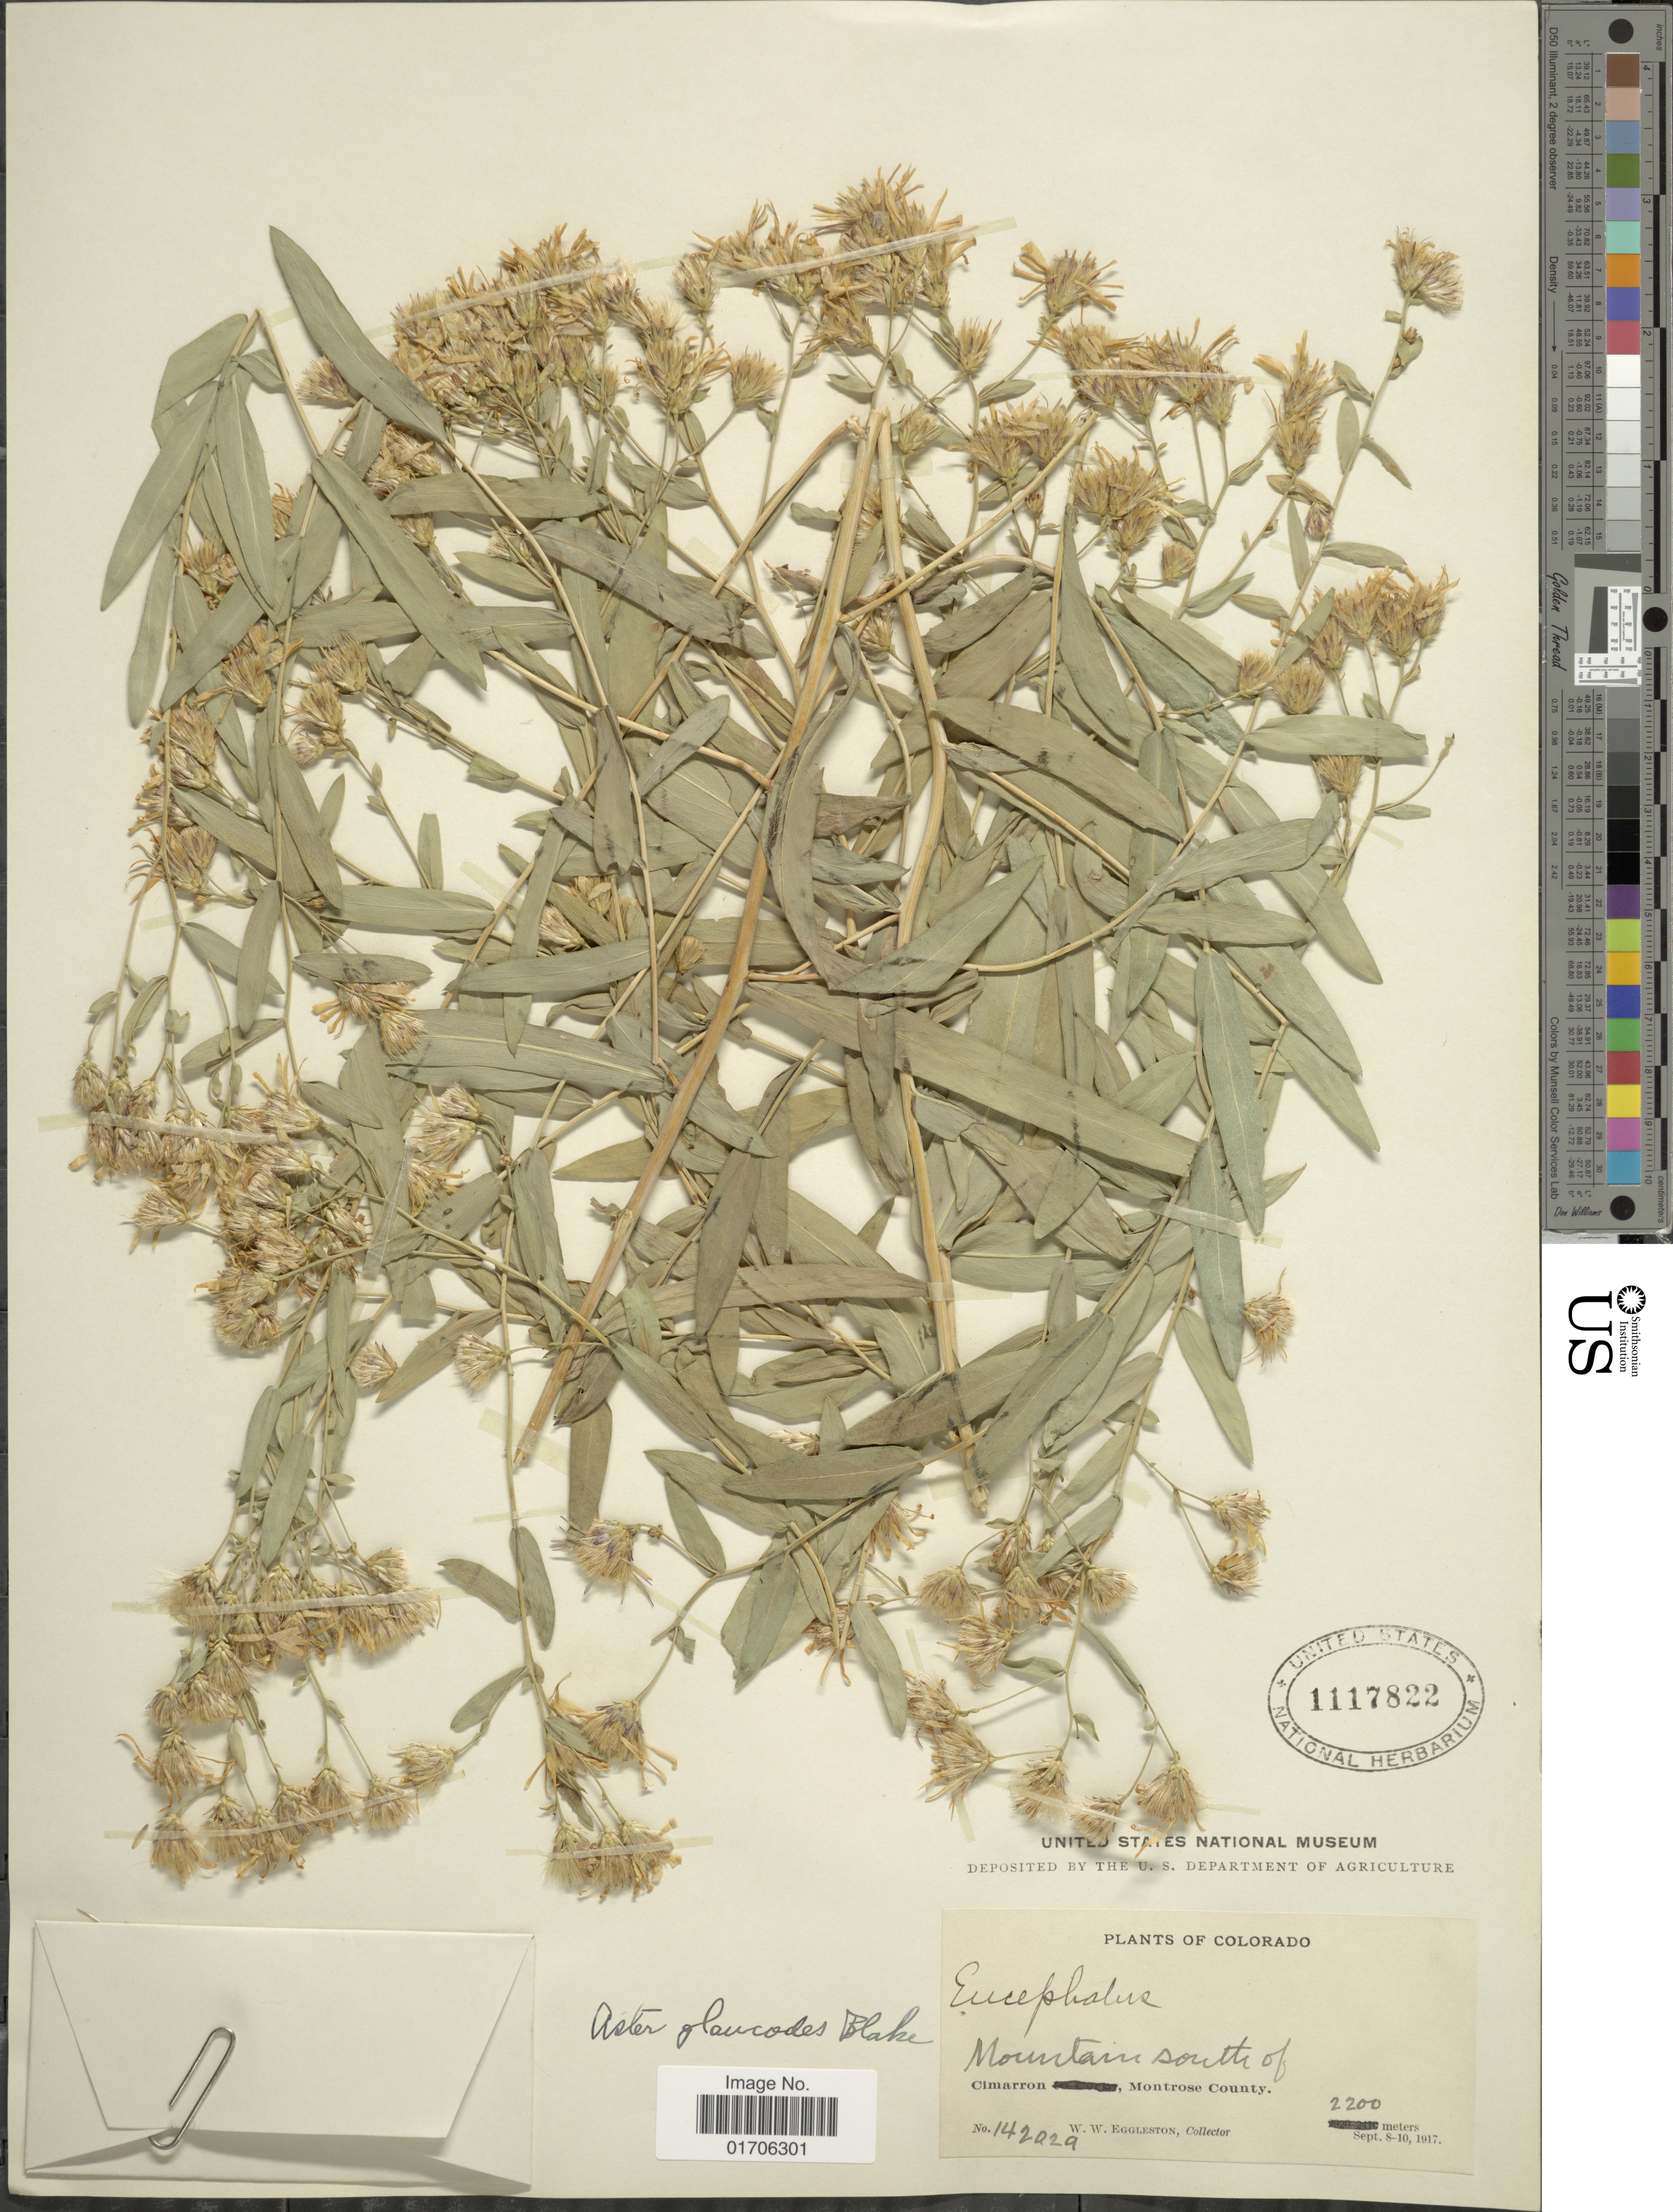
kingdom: Plantae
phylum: Tracheophyta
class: Magnoliopsida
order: Asterales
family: Asteraceae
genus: Eurybia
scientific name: Eurybia glauca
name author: (Nutt.) G.L. Nesom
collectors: W. W. Eggleston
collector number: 14202a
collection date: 1917-09-08/1917-09-10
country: United States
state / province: Colorado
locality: Colorado. Cimarron Mountain south of, Montrose County.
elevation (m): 2200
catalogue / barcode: US 1117822